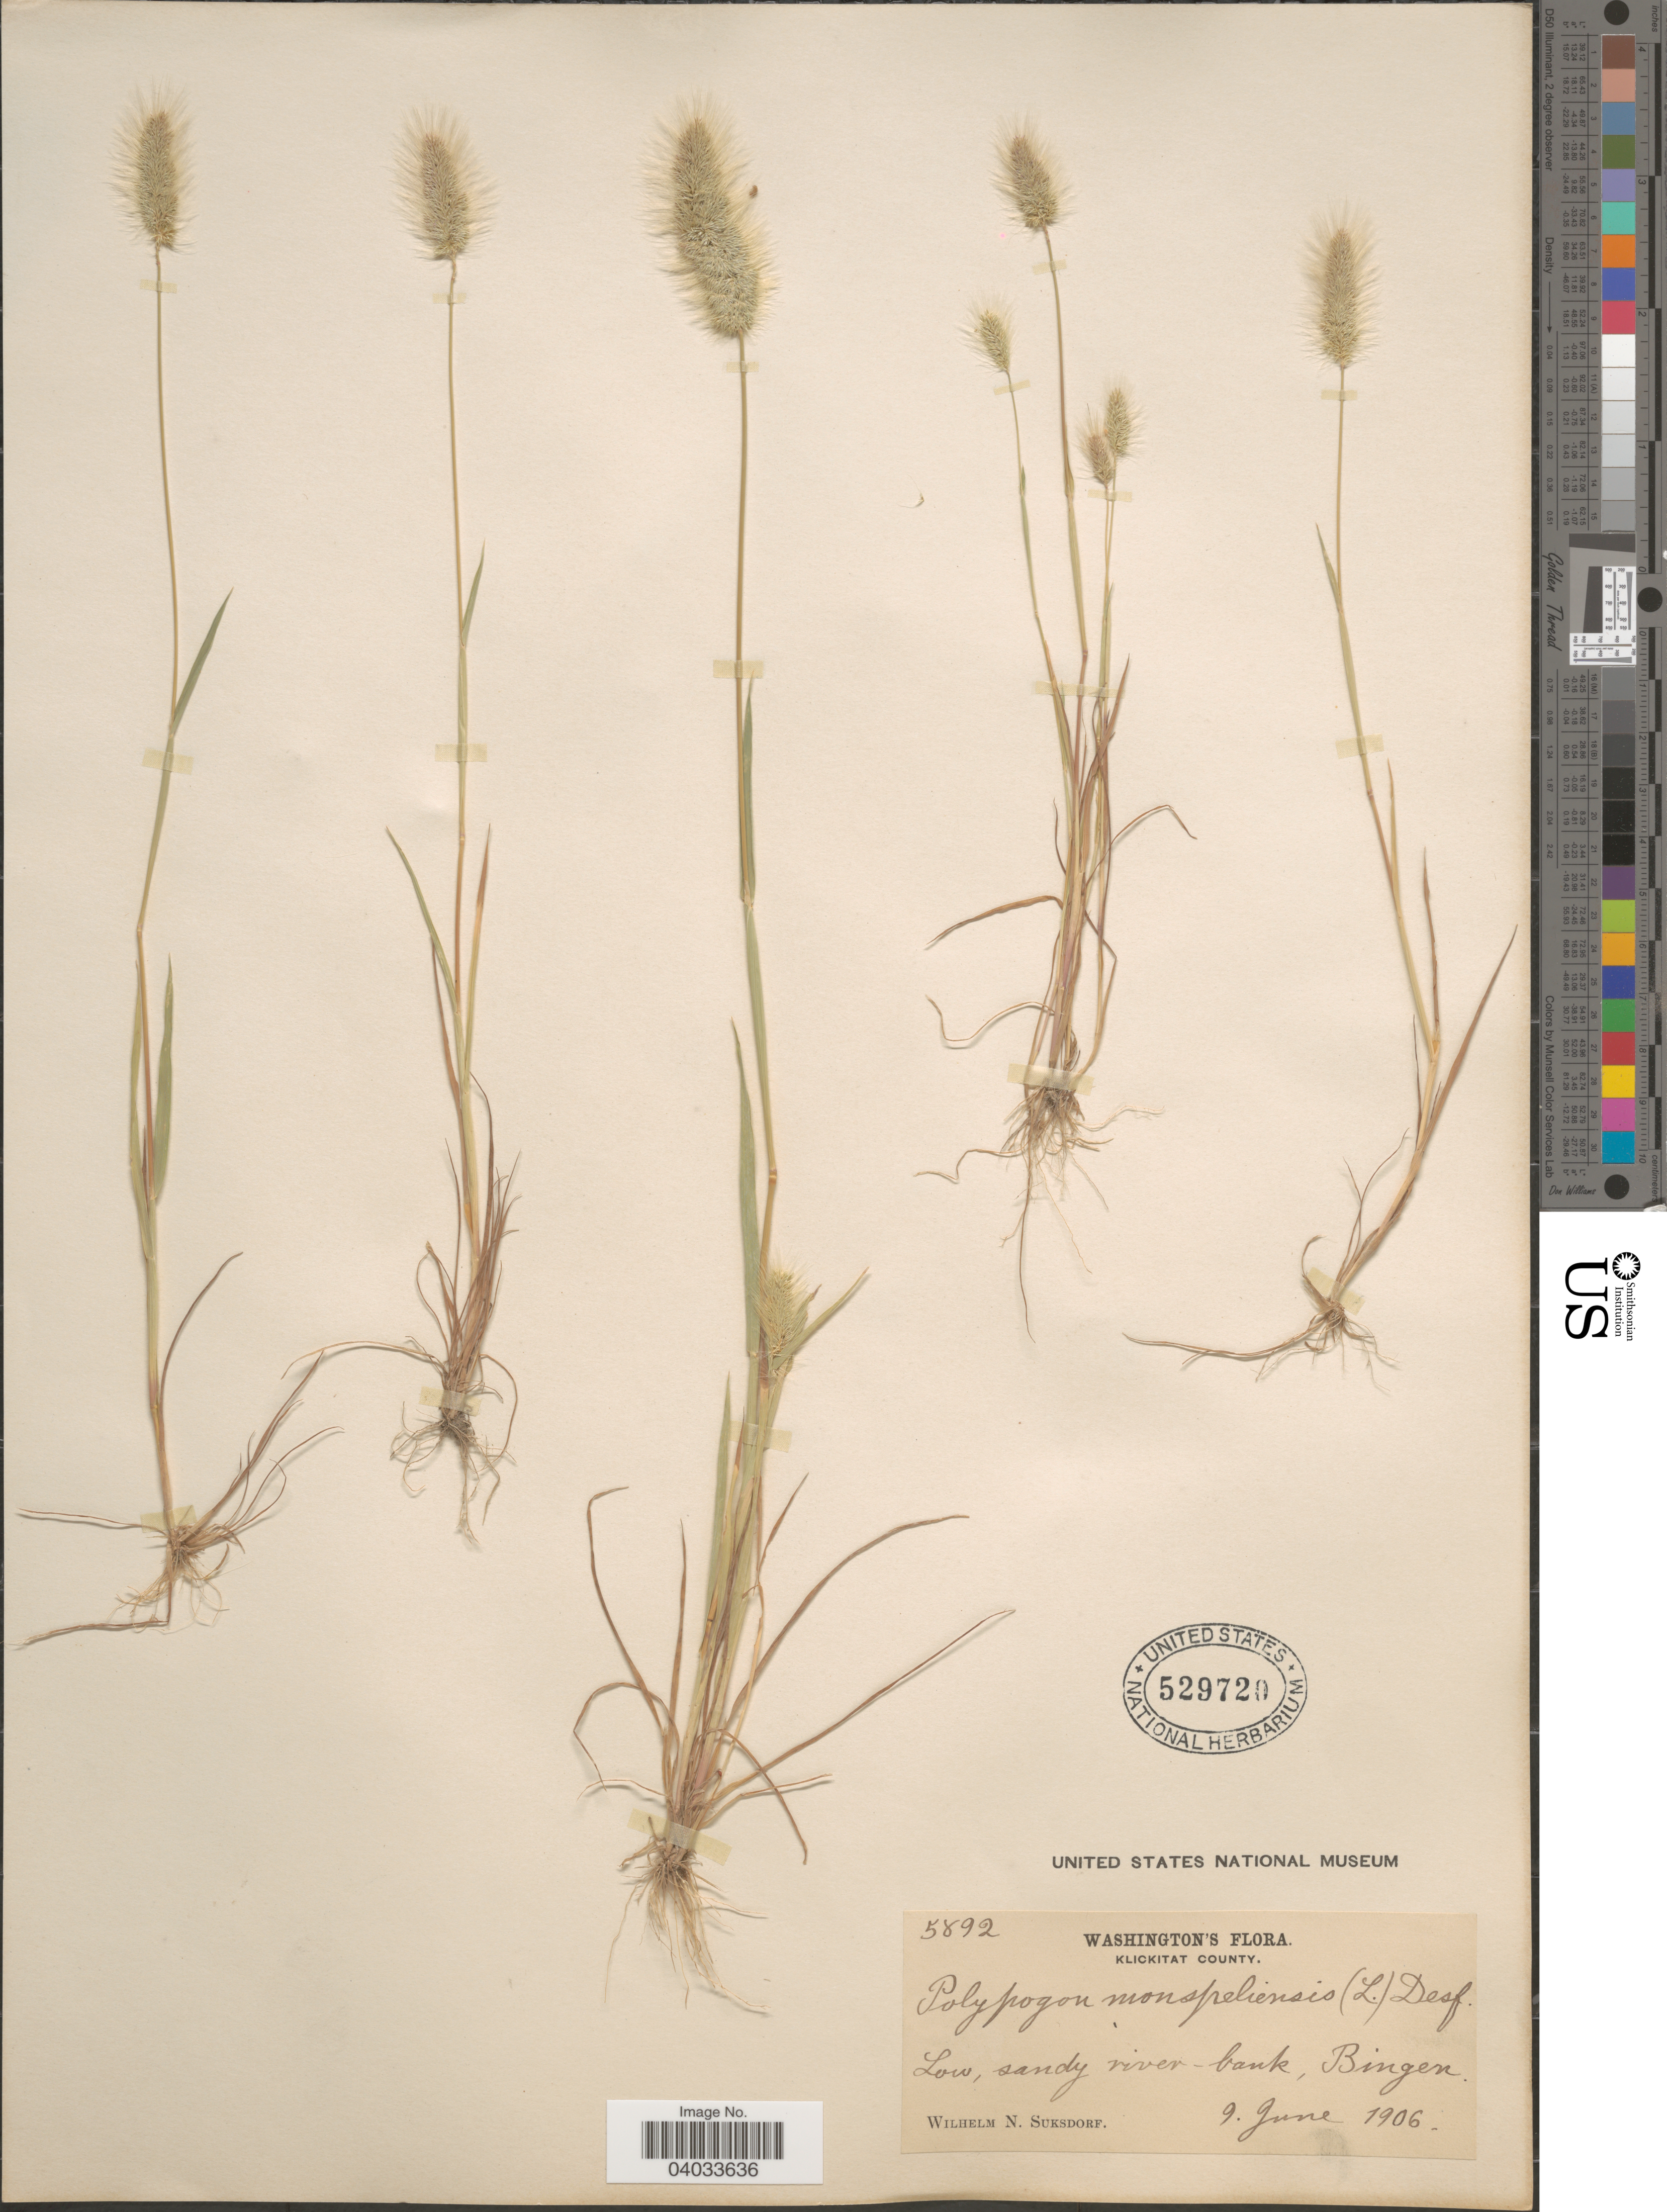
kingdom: Plantae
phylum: Tracheophyta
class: Liliopsida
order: Poales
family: Poaceae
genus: Polypogon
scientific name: Polypogon monspeliensis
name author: (L.) Desf.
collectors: W. N. Suksdorf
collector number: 5892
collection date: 1906-06-09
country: United States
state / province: Washington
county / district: Klickitat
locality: Klickitat County. Low, sandy river bank, Bingen.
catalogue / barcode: US 529720